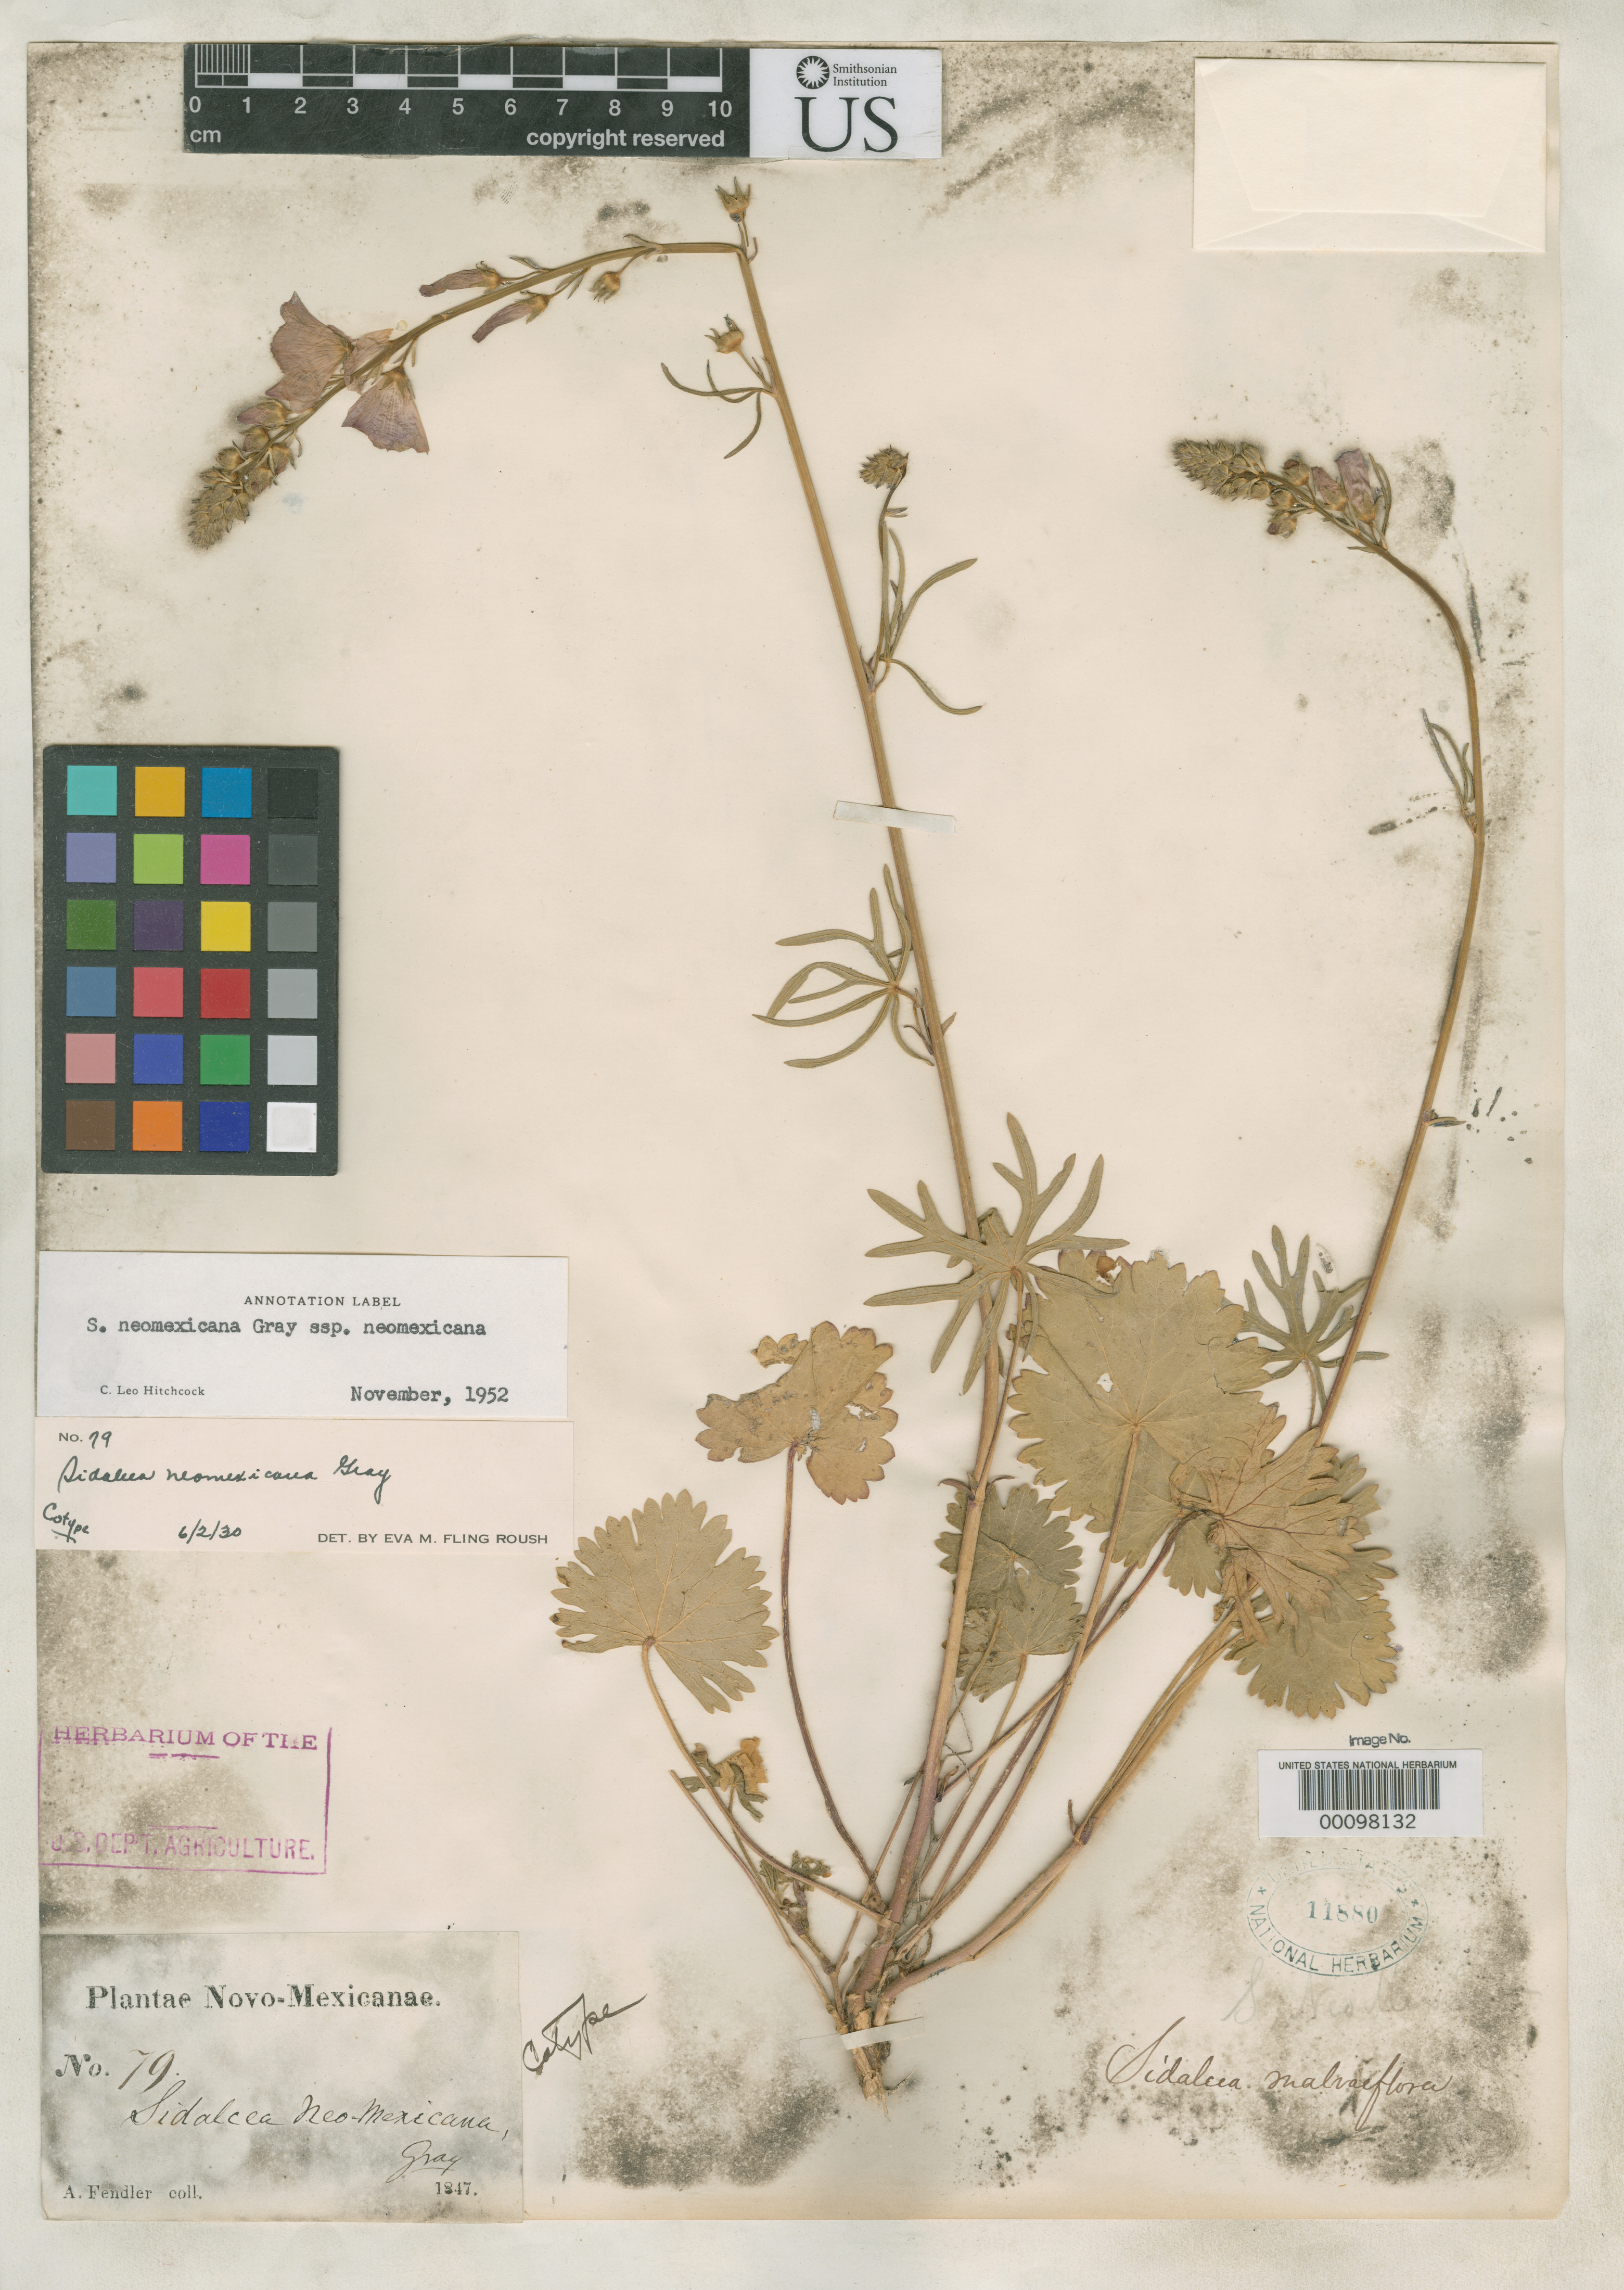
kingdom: Plantae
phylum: Tracheophyta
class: Magnoliopsida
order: Malvales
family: Malvaceae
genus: Sidalcea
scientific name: Sidalcea neomexicana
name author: A. Gray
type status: Type Collection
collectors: A. Fendler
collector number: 79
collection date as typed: Jun 1847 to -- Jul 1847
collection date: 1847-06/1847-07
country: United States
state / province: New Mexico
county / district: Santa Fe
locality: Santa Fe.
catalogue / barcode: US 11880